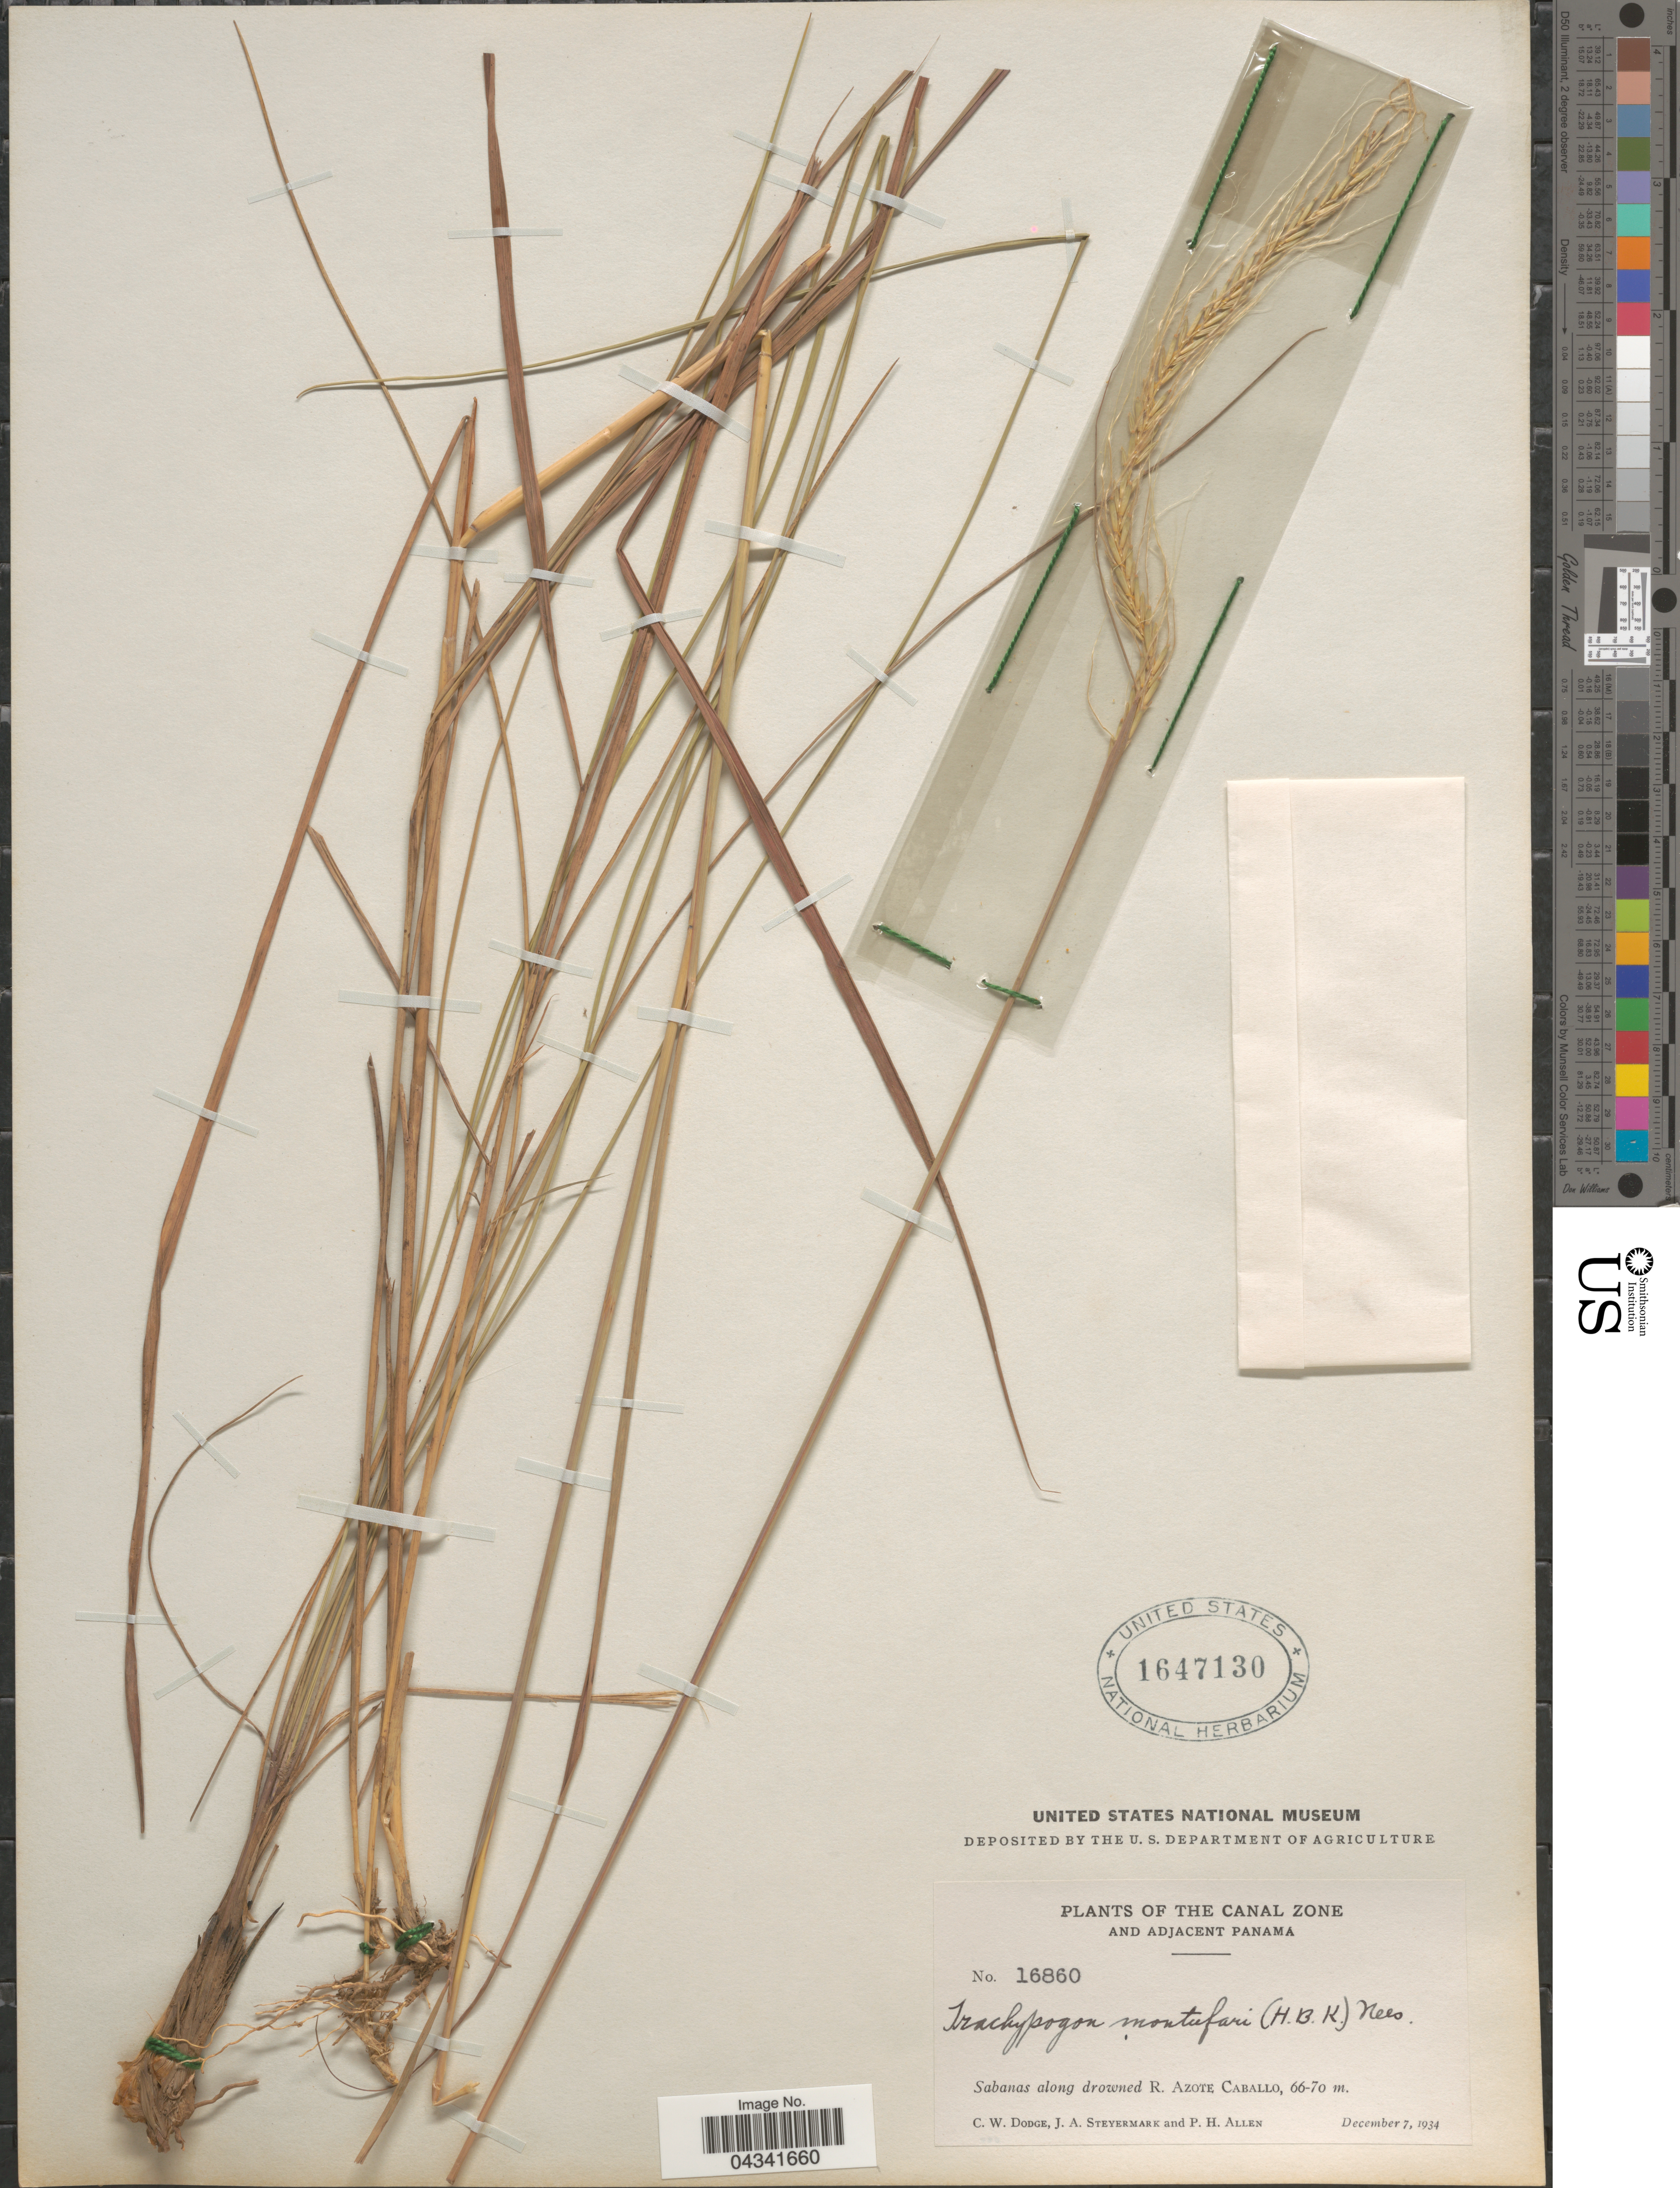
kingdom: Plantae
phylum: Tracheophyta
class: Liliopsida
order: Poales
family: Poaceae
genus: Trachypogon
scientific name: Trachypogon spicatus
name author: (L. f.) Kuntze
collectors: C. Dodge, J. Steyermark & P. H. Allen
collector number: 16860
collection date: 1934-12-07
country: Panama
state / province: Colón / Panamá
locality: The Canal Zone And Adjacent Panama. Sabanas along drowned R. Azote Caballo.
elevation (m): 66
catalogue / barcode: US 1647130